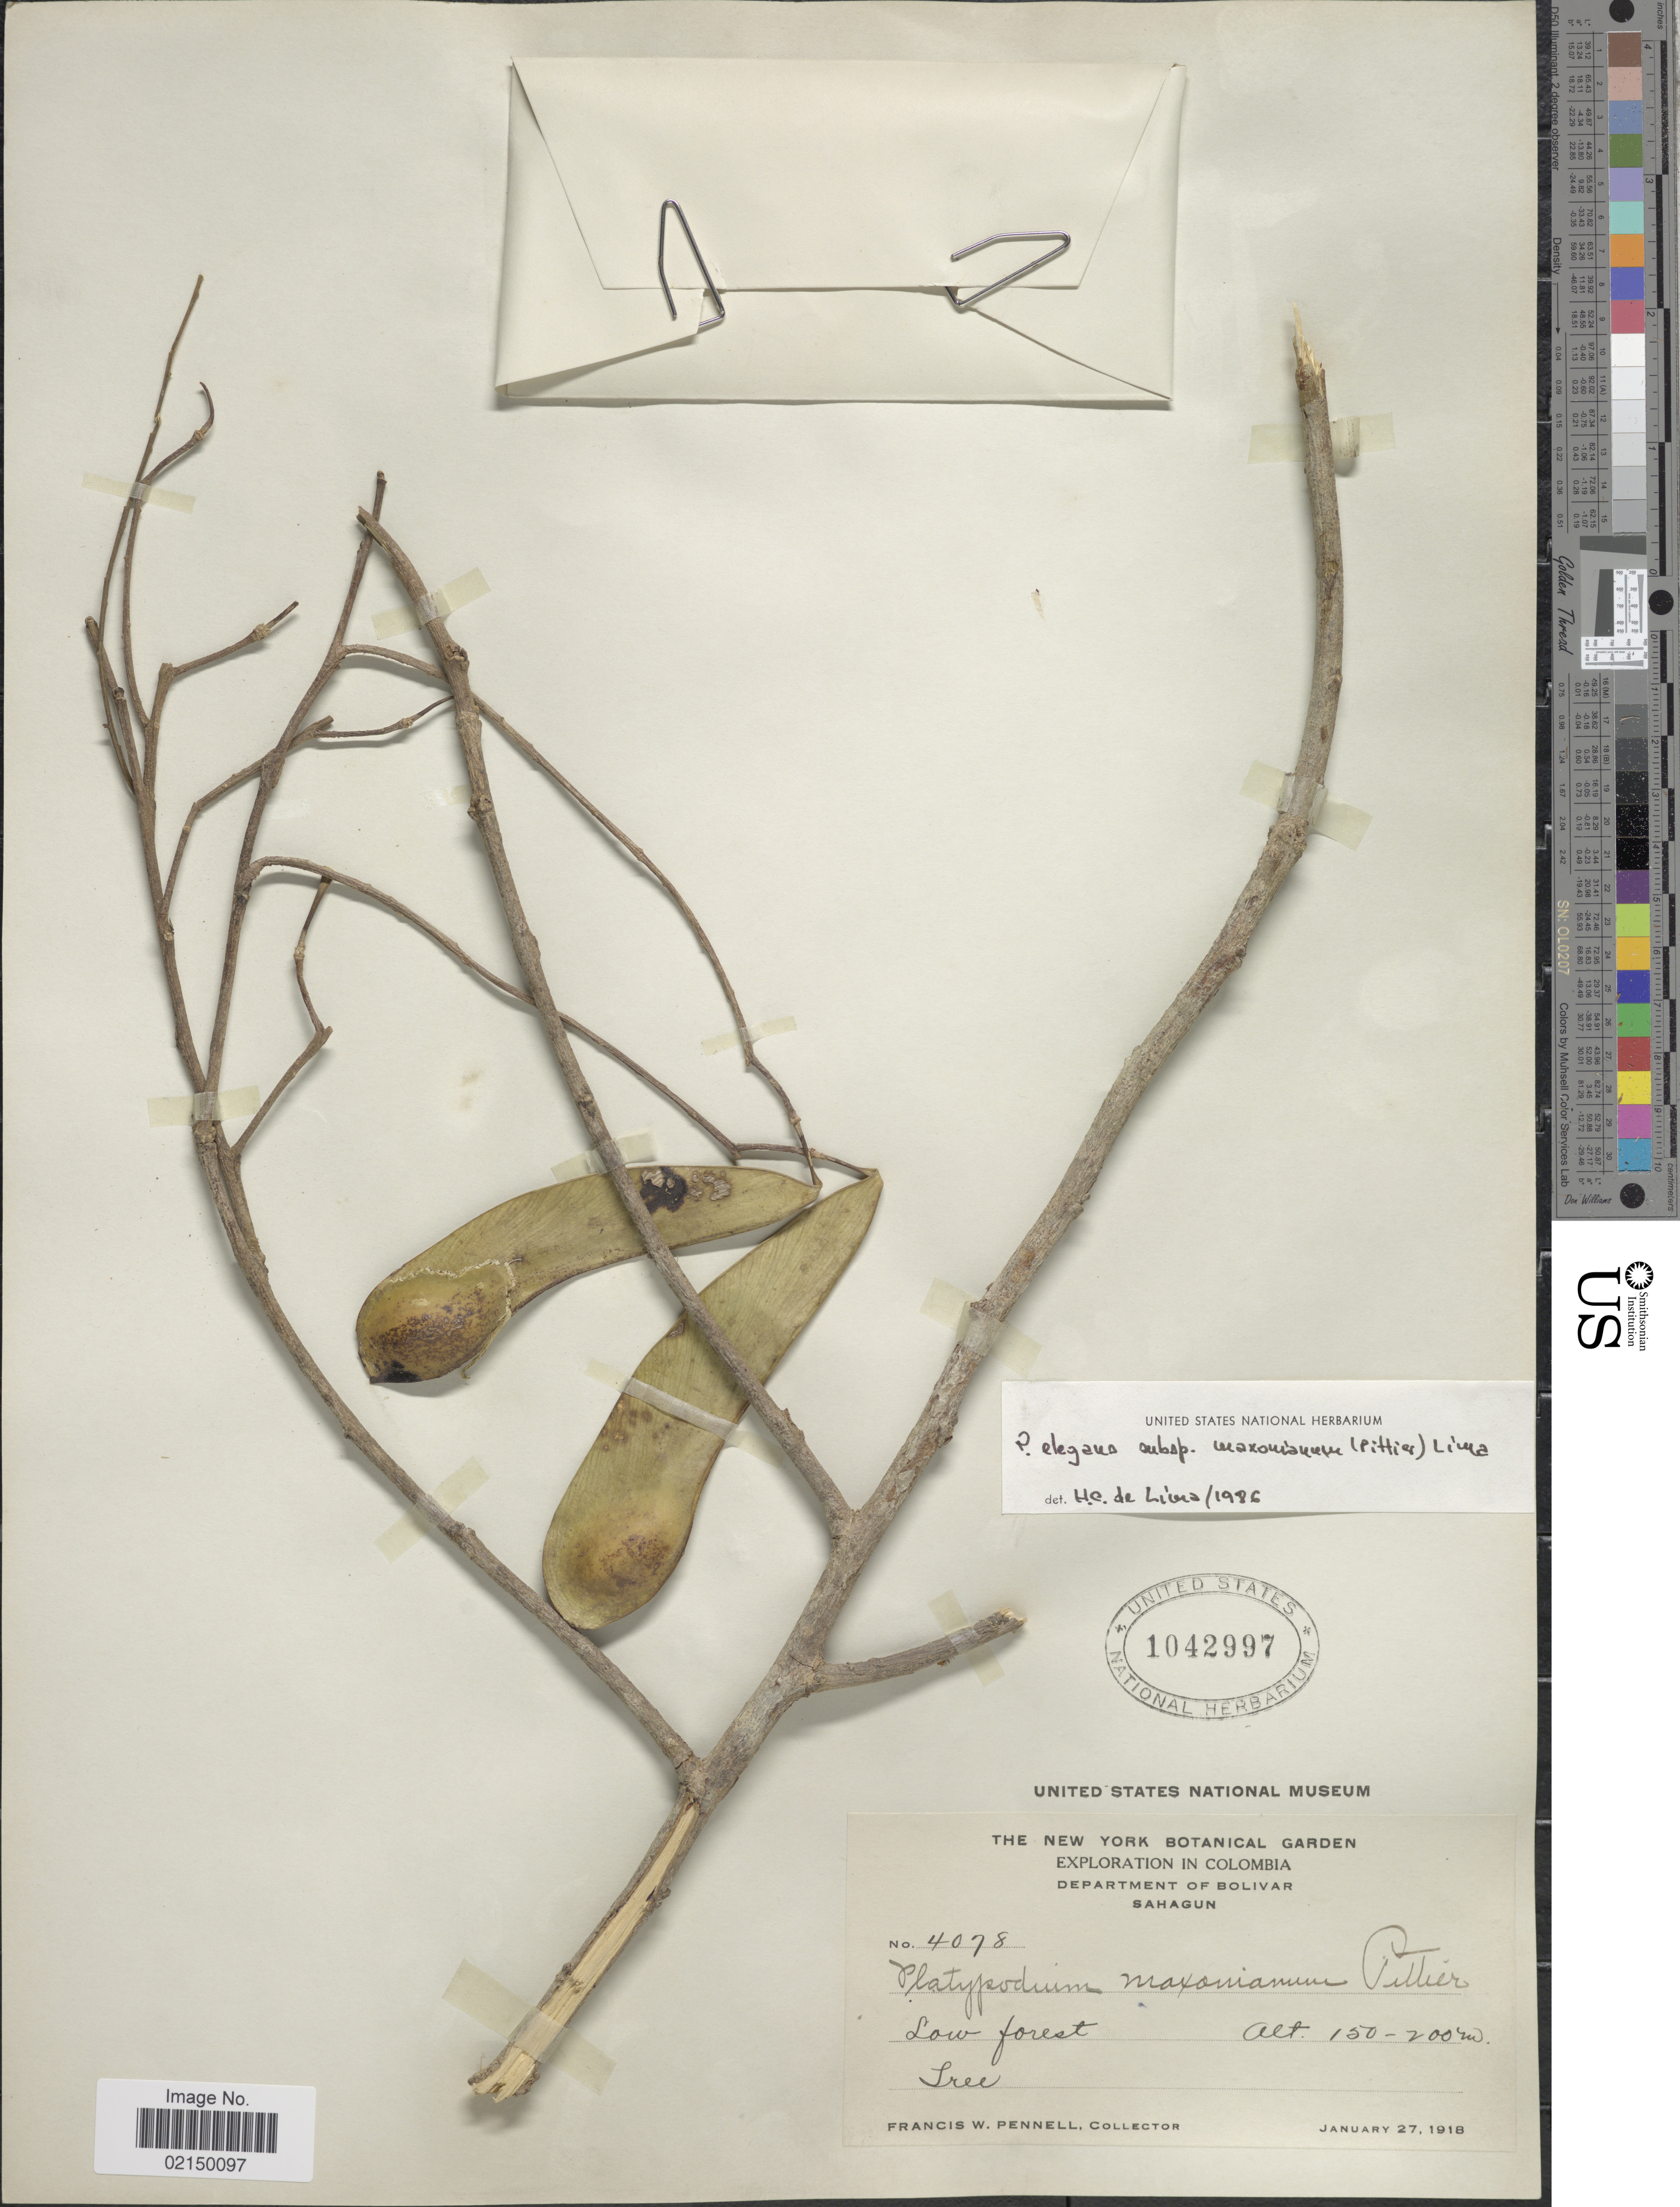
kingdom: Plantae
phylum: Tracheophyta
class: Magnoliopsida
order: Fabales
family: Fabaceae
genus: Platypodium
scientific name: Platypodium maxonianum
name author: Pittier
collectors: F. W. Pennell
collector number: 4078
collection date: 1918-01-27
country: Colombia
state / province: Bolívar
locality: Sahagun, low forest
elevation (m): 150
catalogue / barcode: US 1042997